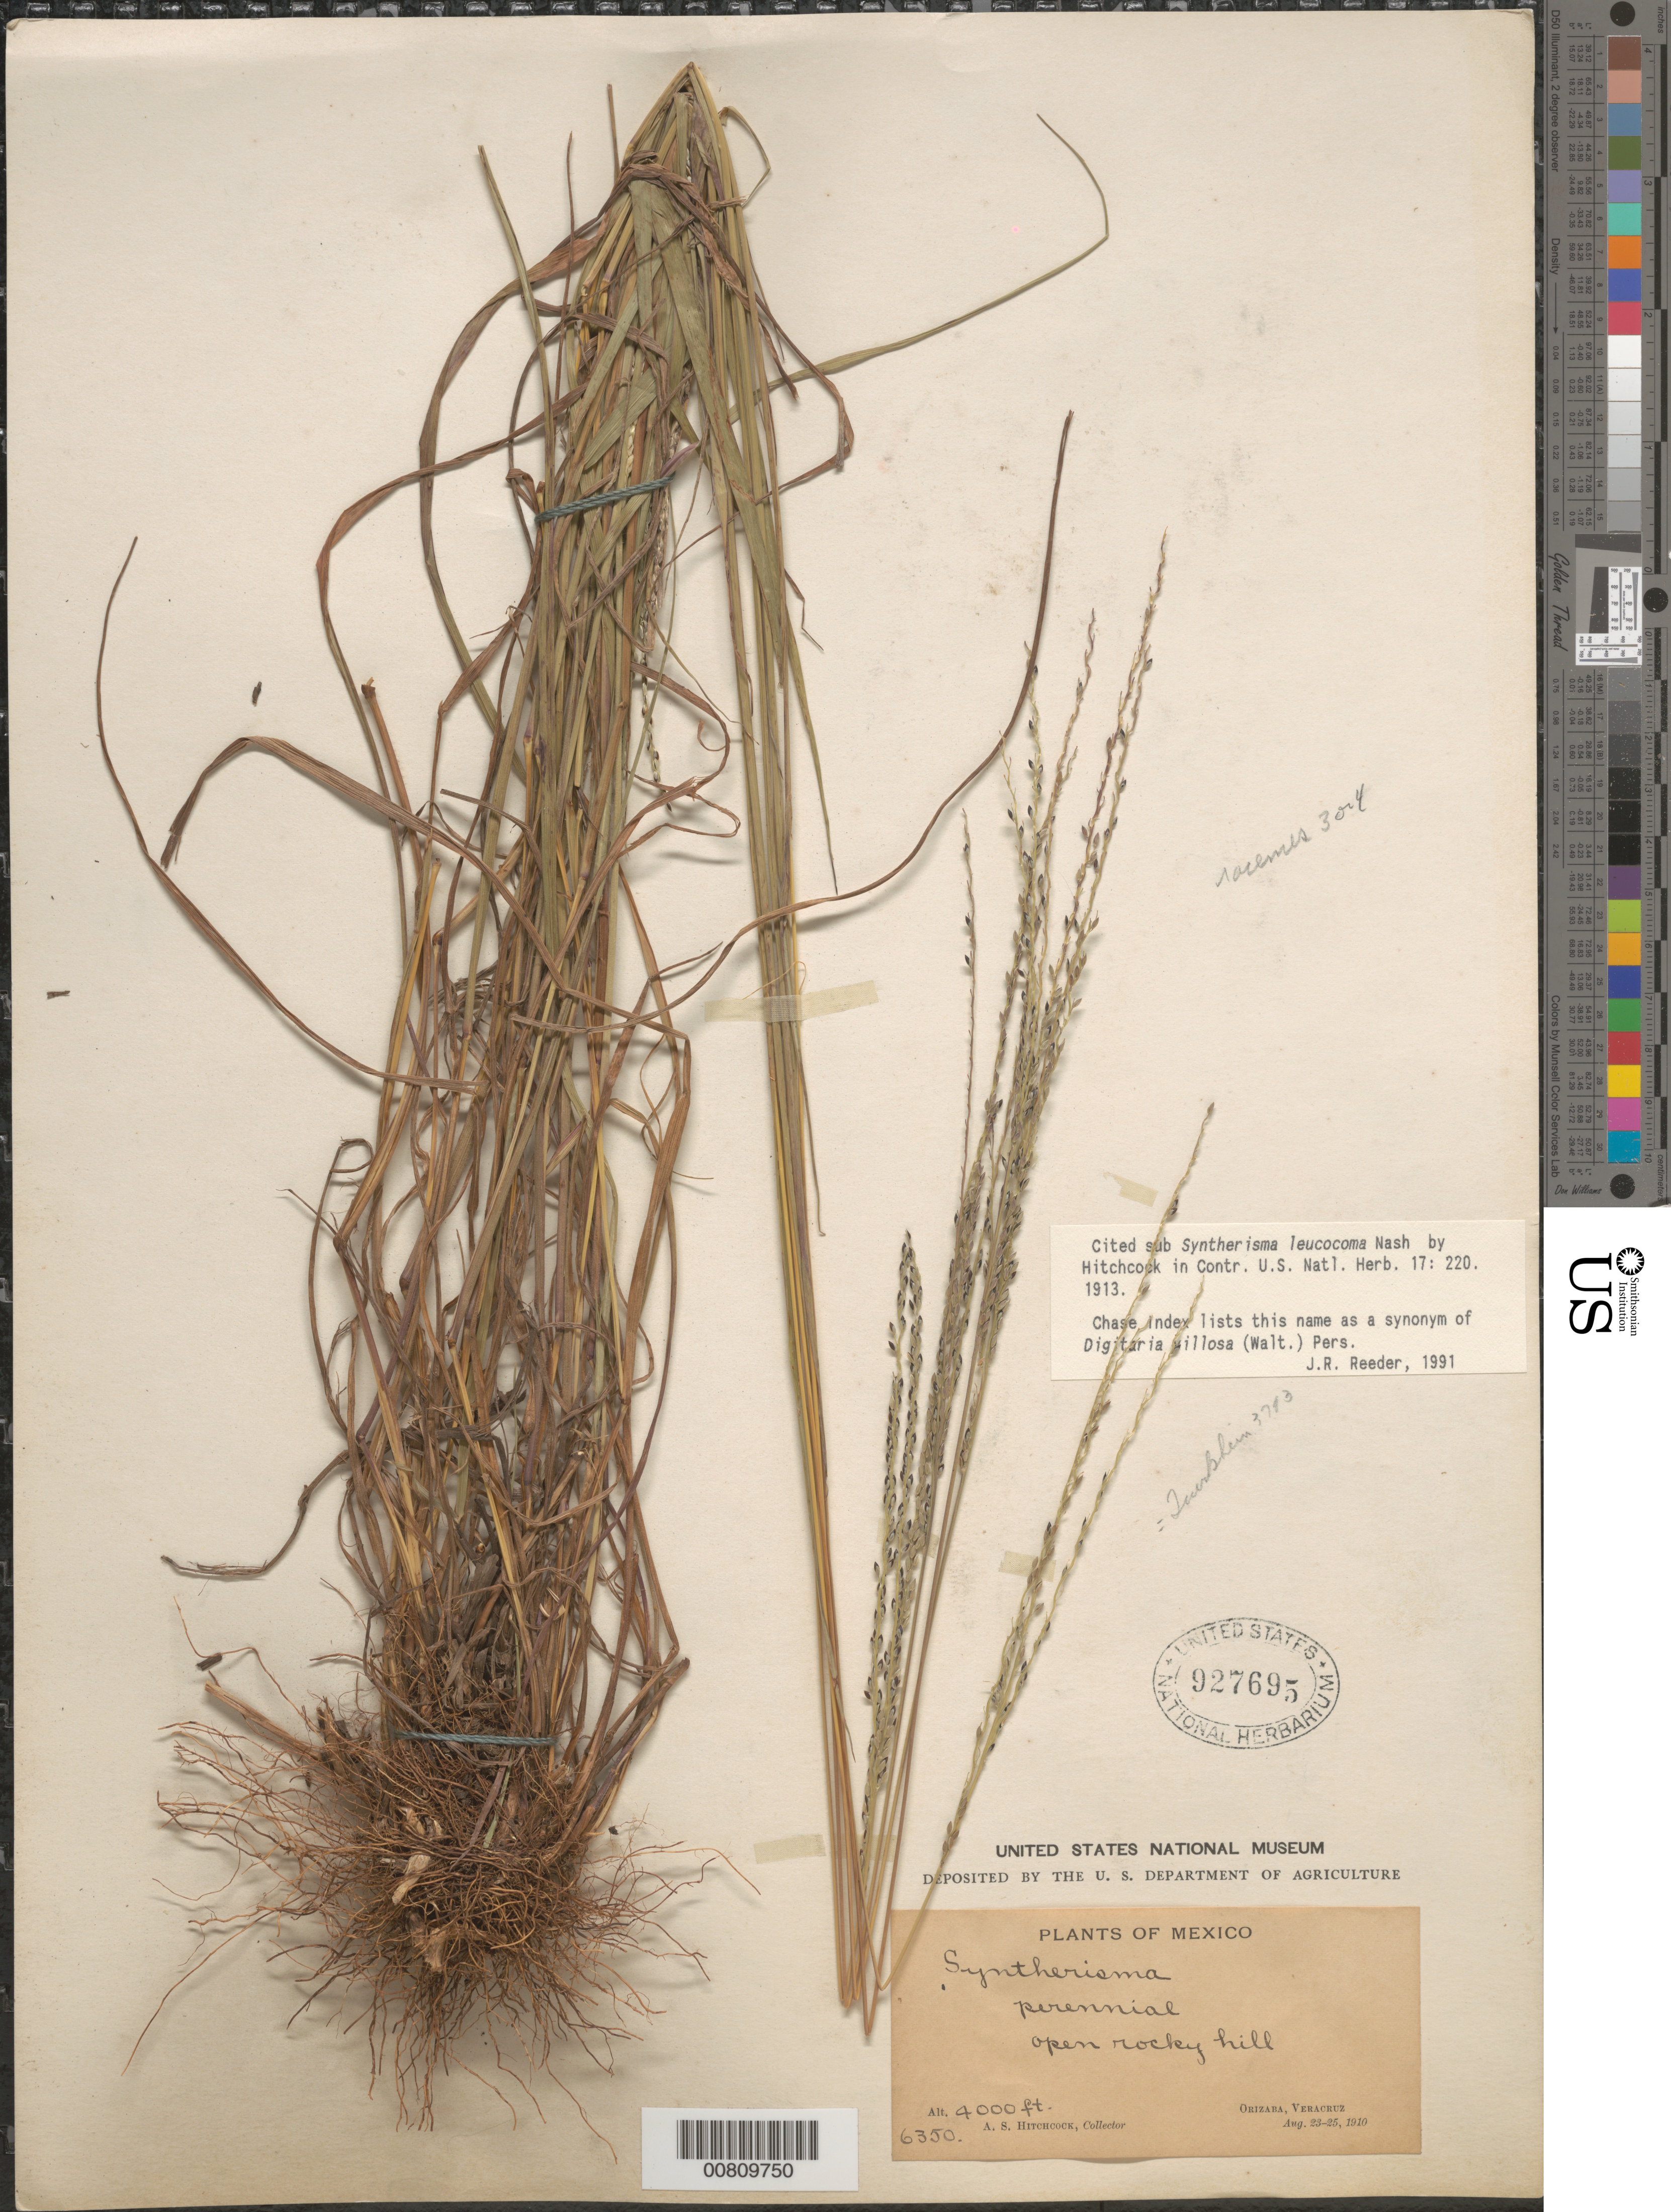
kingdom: Plantae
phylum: Tracheophyta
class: Liliopsida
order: Poales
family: Poaceae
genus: Digitaria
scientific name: Digitaria villosa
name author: (Walter) Pers.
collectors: A. S. Hitchcock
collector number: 6350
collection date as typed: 23 Aug 1910 to 25 Aug 1910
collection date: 1910-08-23/1910-08-25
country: Mexico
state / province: Veracruz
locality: At Orizara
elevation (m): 1219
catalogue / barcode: US 927695